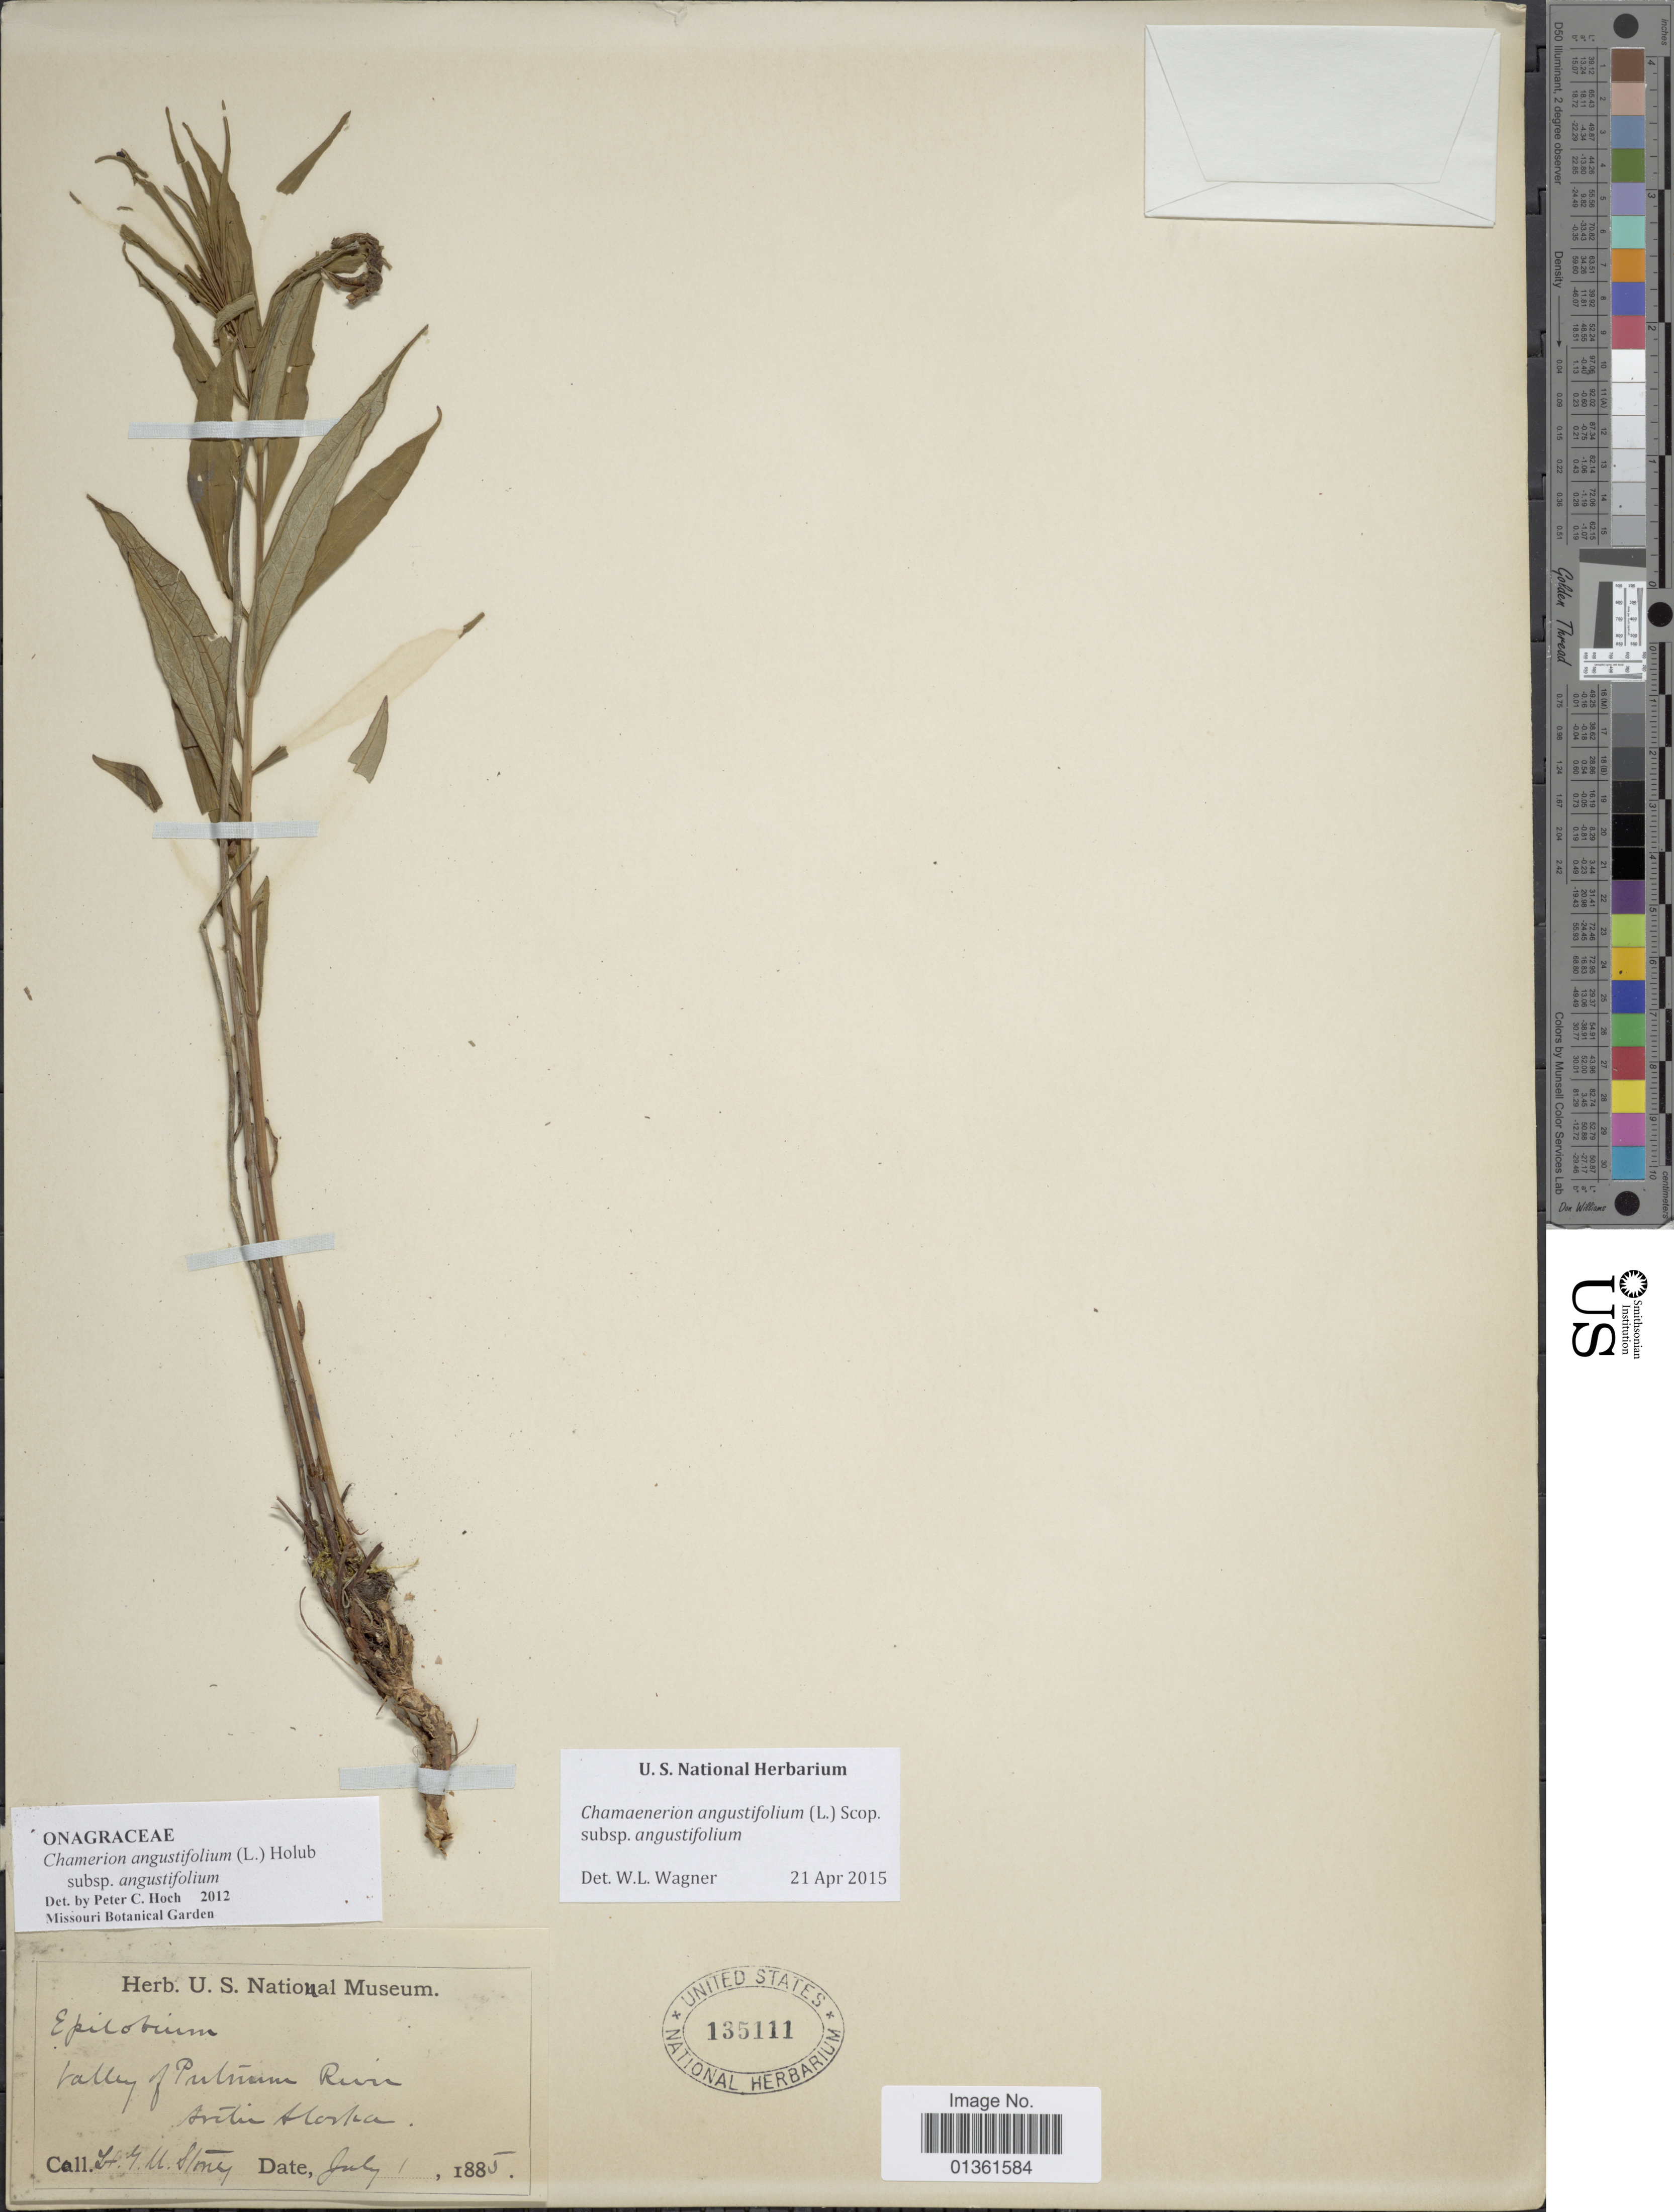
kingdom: Plantae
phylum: Tracheophyta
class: Magnoliopsida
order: Myrtales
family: Onagraceae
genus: Chamaenerion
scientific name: Chamaenerion angustifolium subsp. angustifolium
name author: (L.) Scop.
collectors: G. Stoney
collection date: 1885-07-01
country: United States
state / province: Alaska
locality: Valley of Putnum River, Arctic Alaska.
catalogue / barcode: US 135111